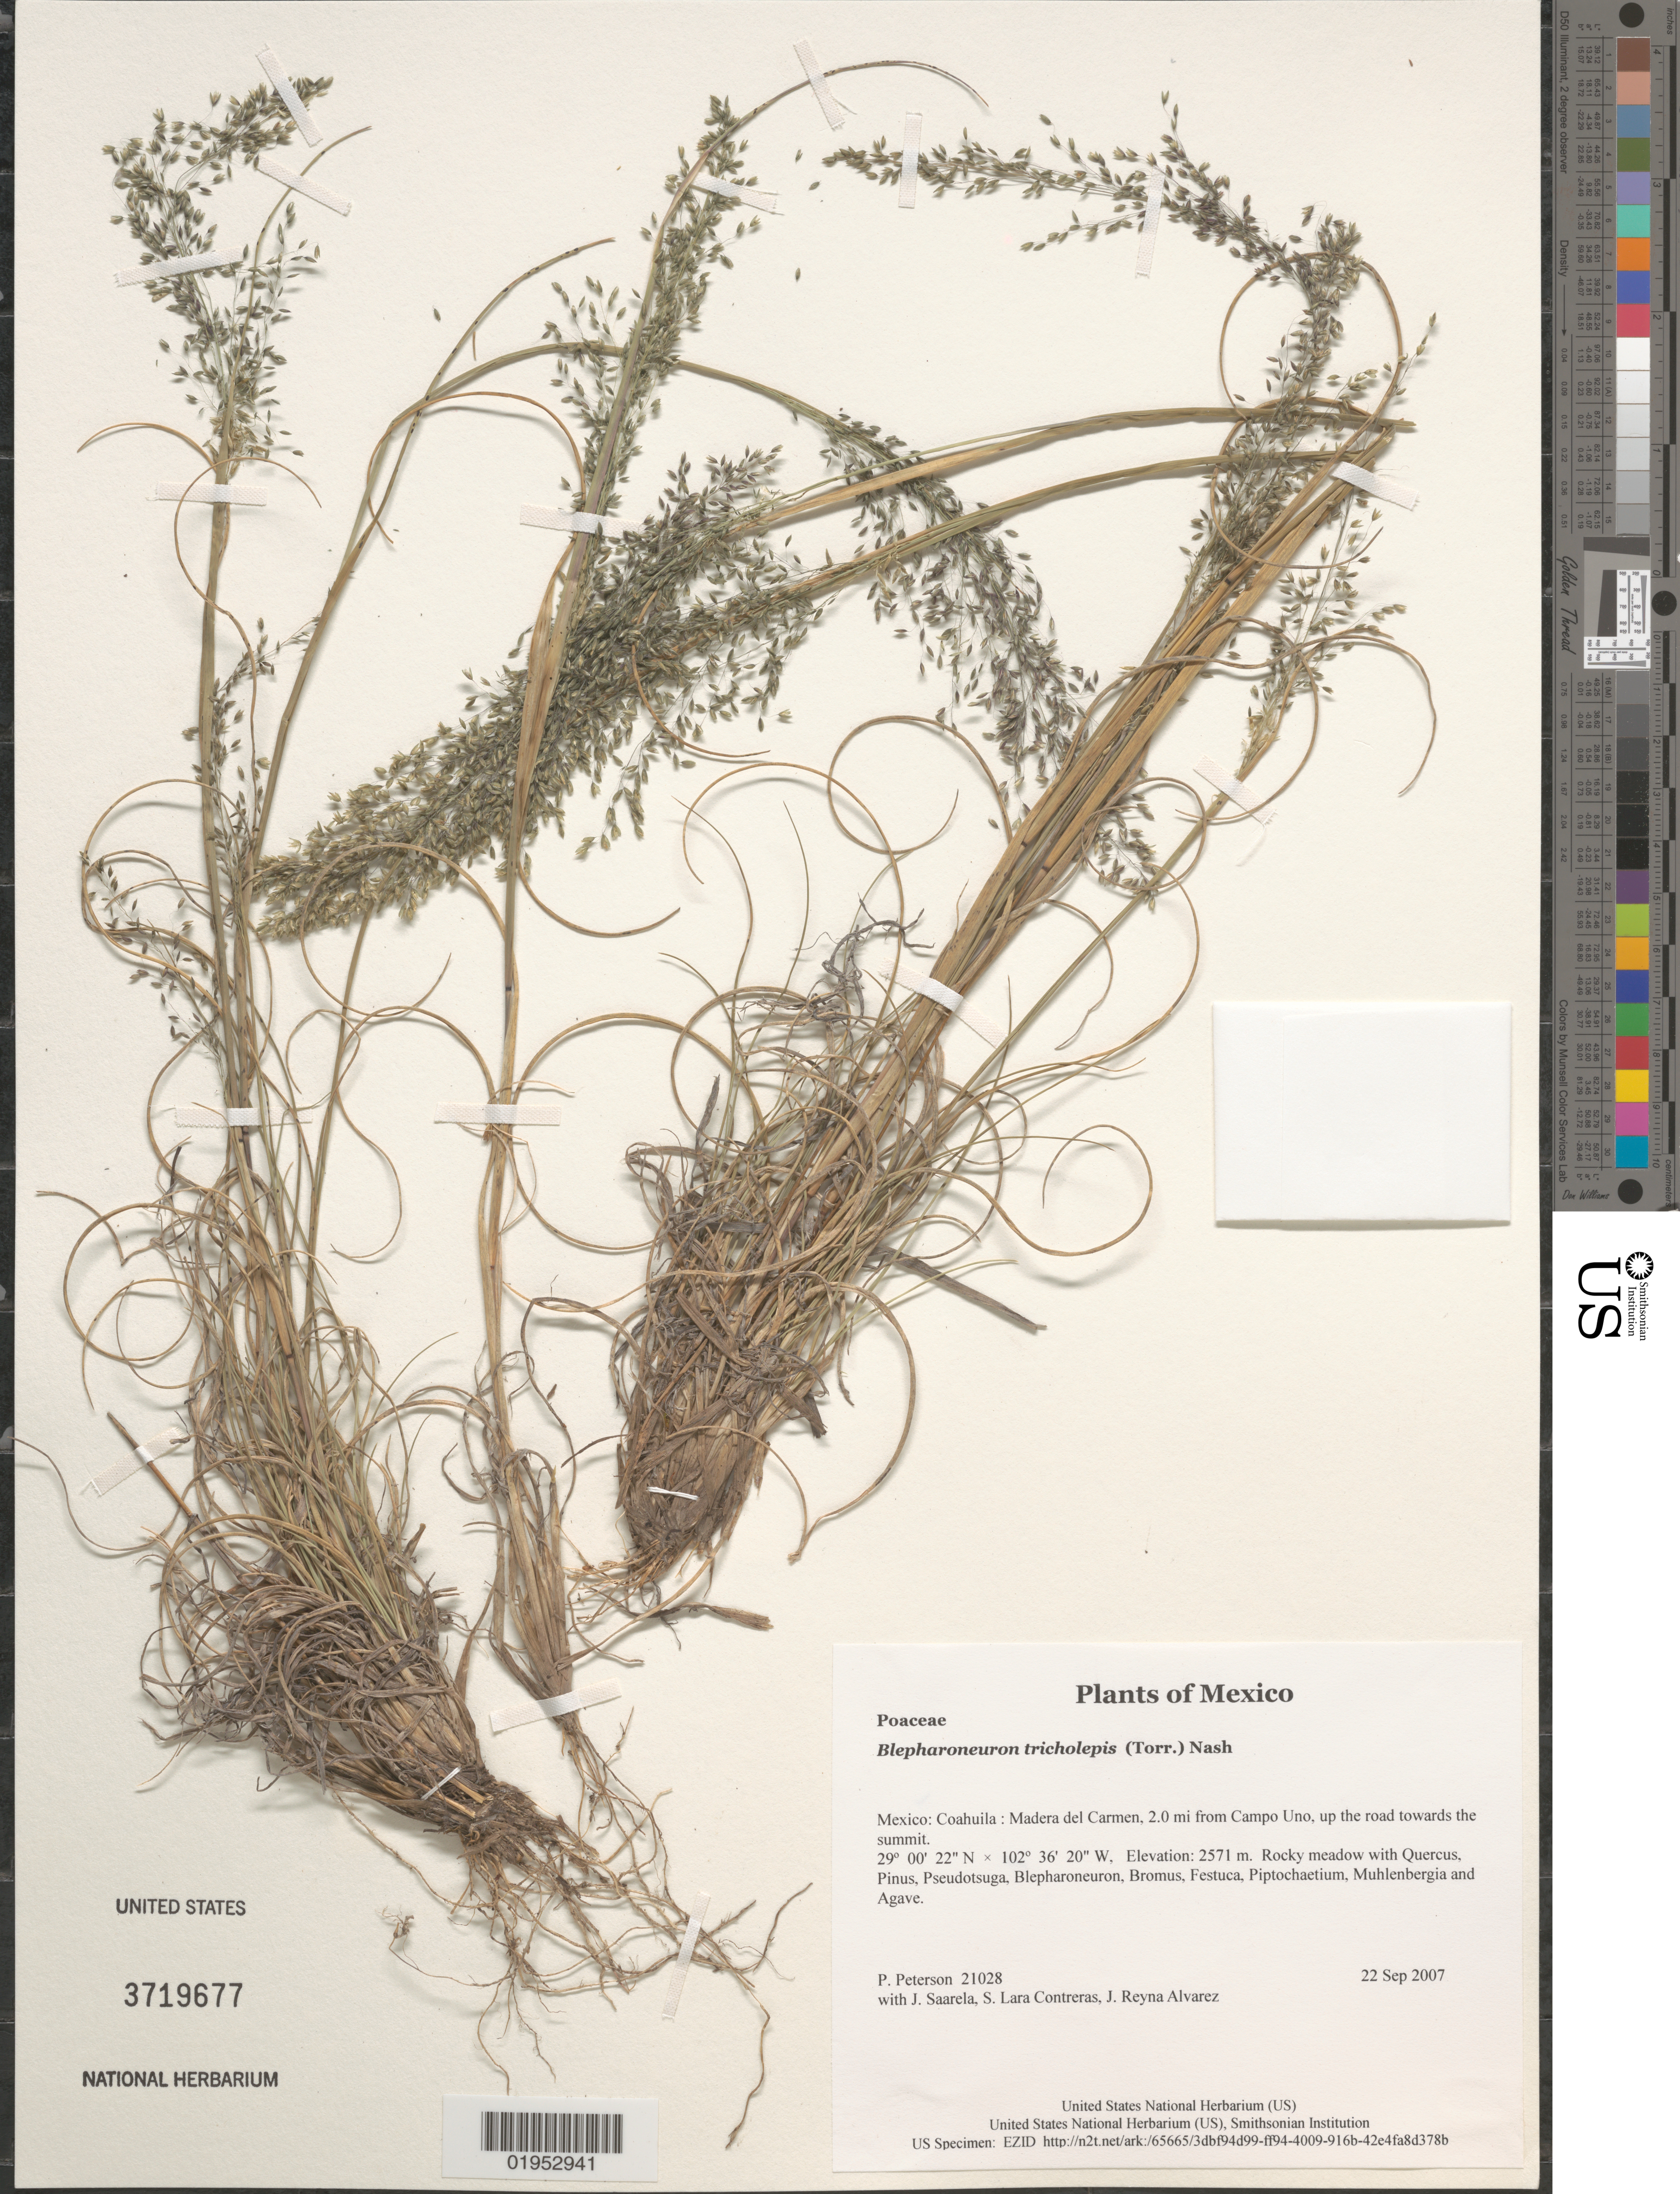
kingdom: Plantae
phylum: Tracheophyta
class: Liliopsida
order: Poales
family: Poaceae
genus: Blepharoneuron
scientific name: Blepharoneuron tricholepis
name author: (Torr.) Nash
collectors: P. M. Peterson, J. Saarela, S. Lara Contreras & J. Reyna Alvarez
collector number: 21028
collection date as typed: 22 Sep 2007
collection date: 2007-09-22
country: Mexico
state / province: Coahuila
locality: Madera del Carmen, 2.0 mi from Campo Uno, up the road towards the summit.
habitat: Rocky meadow with Quercus, Pinus, Pseudotsuga, Blepharoneuron, Bromus, Festuca, Piptochaetium, Muhlenbergia and Agave.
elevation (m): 2571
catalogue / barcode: US 3719677